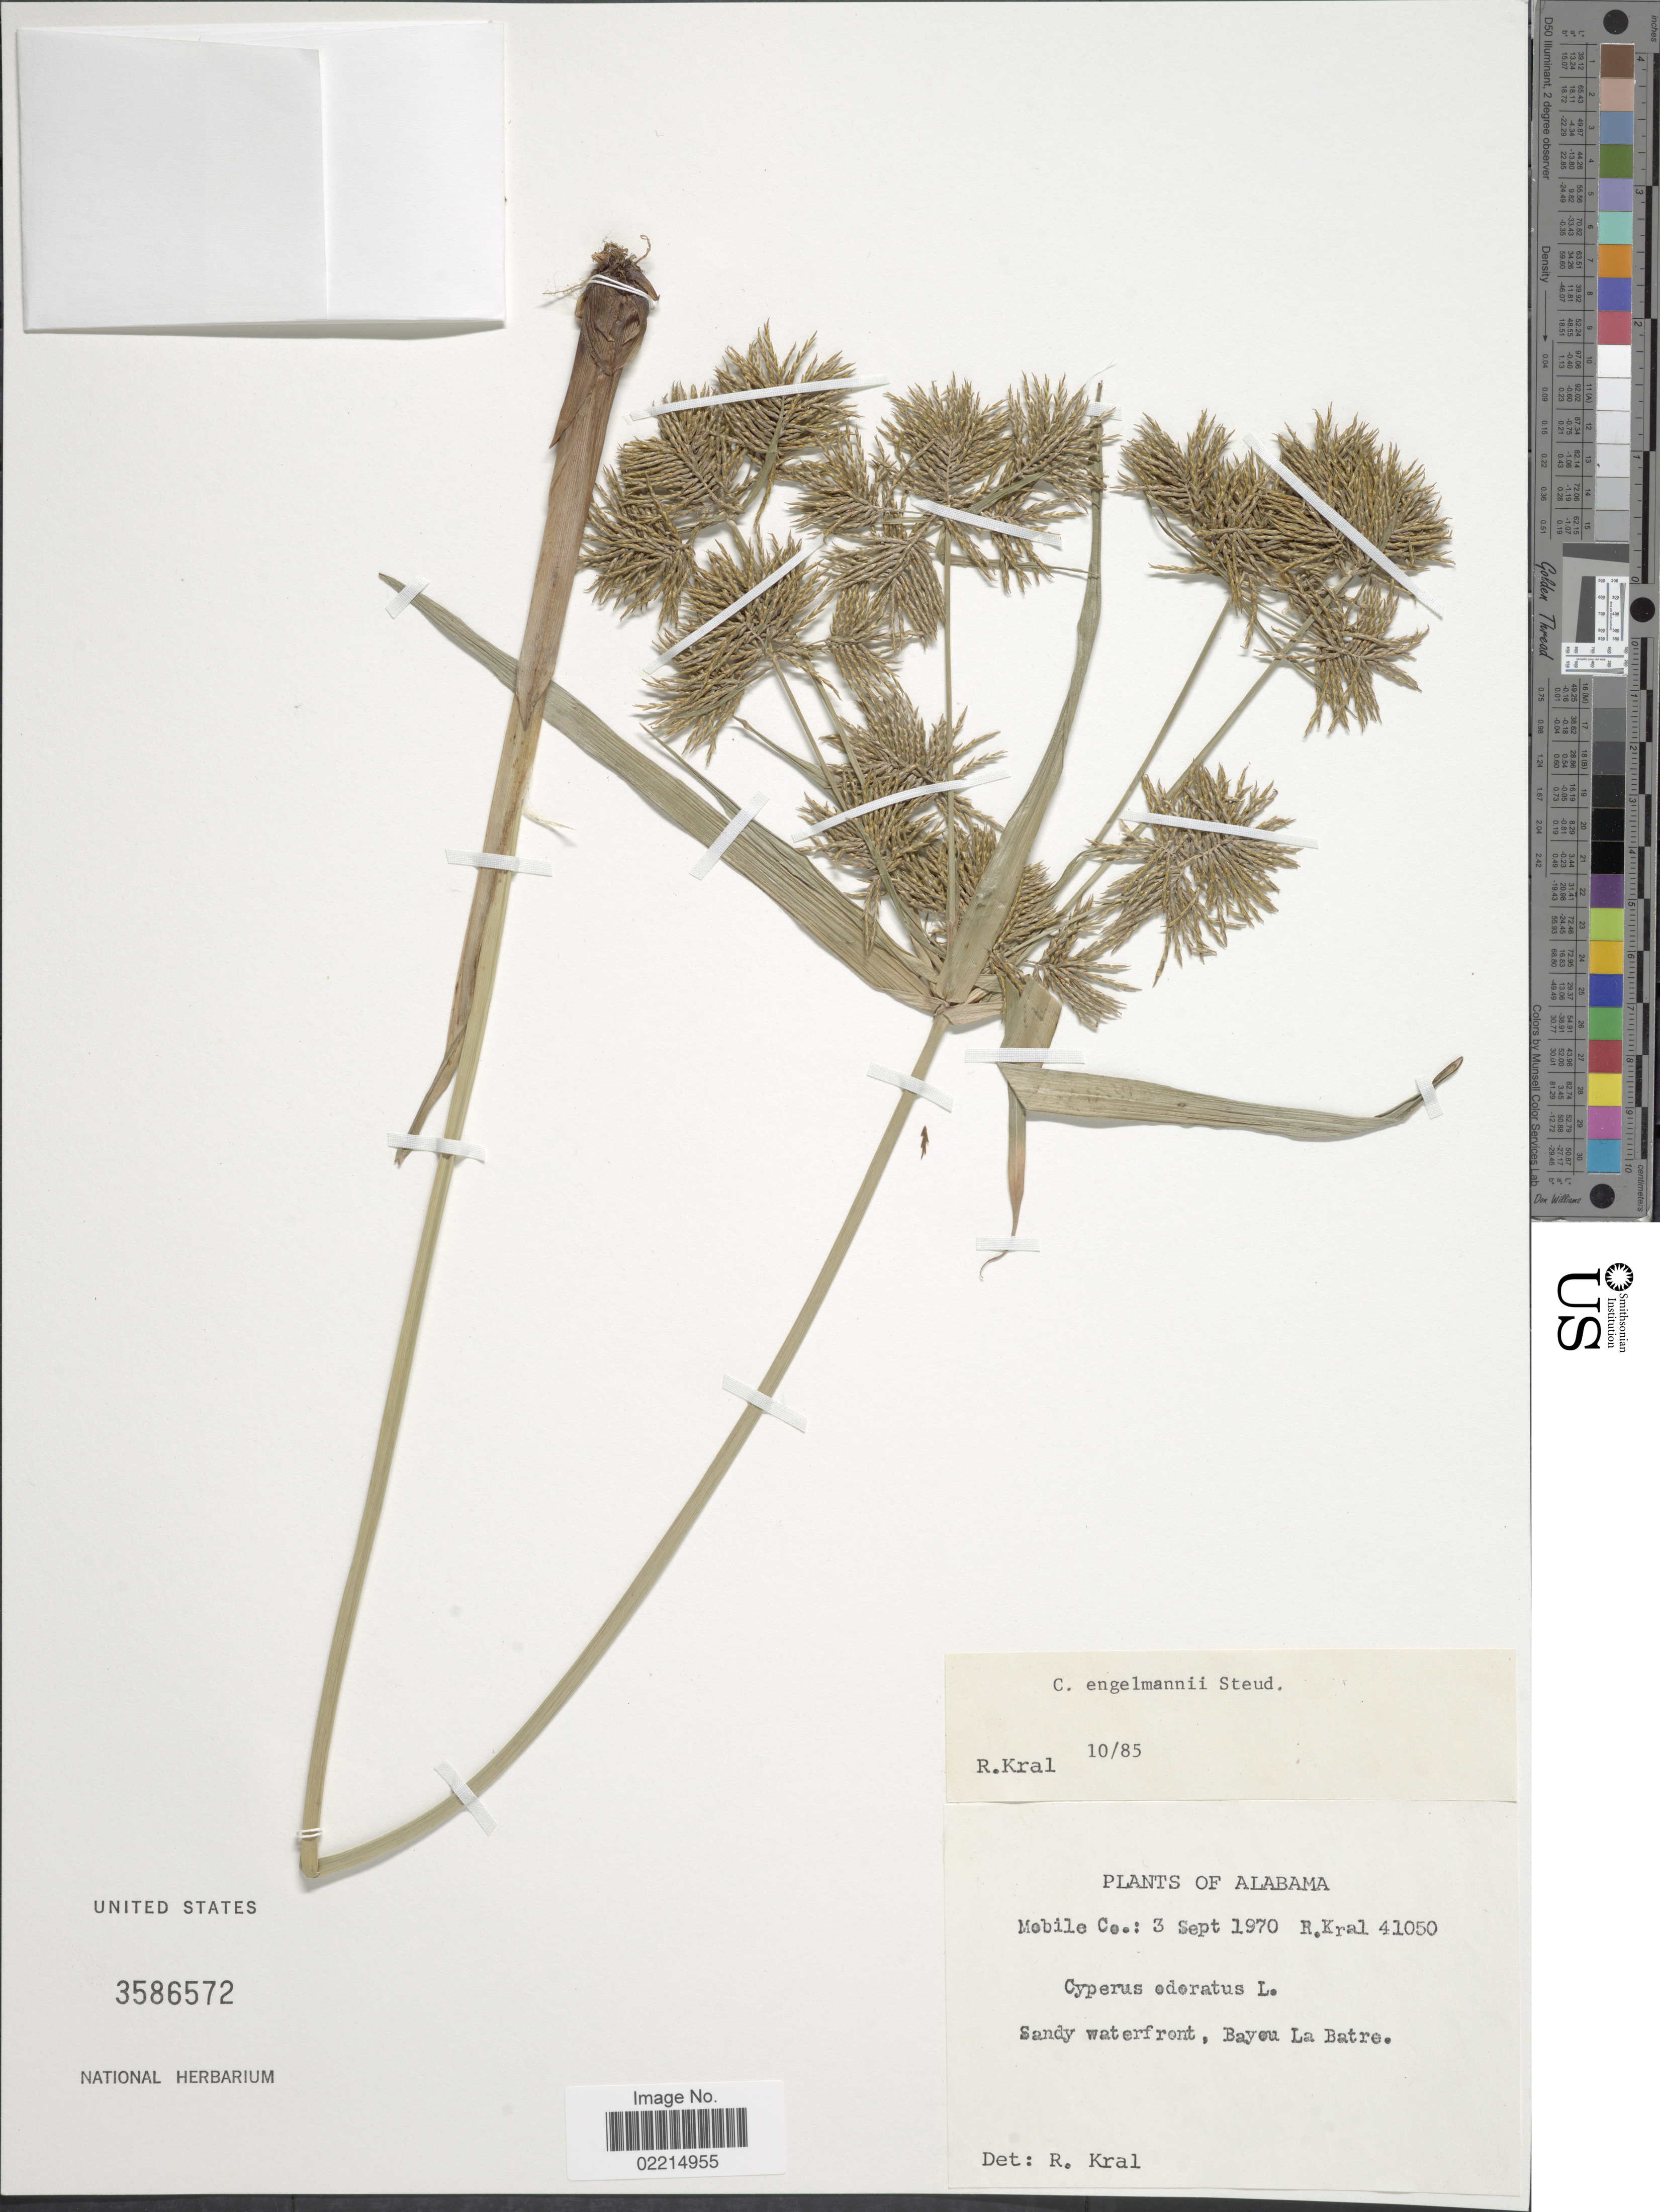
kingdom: Plantae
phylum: Tracheophyta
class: Liliopsida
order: Poales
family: Cyperaceae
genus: Cyperus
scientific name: Cyperus engelmannii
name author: Steud.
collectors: R. Kral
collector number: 41050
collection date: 1970-09-03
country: United States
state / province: Alabama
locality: Mobile Co.: sandy waterfront, Bayeu La Batre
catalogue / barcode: US 3586572